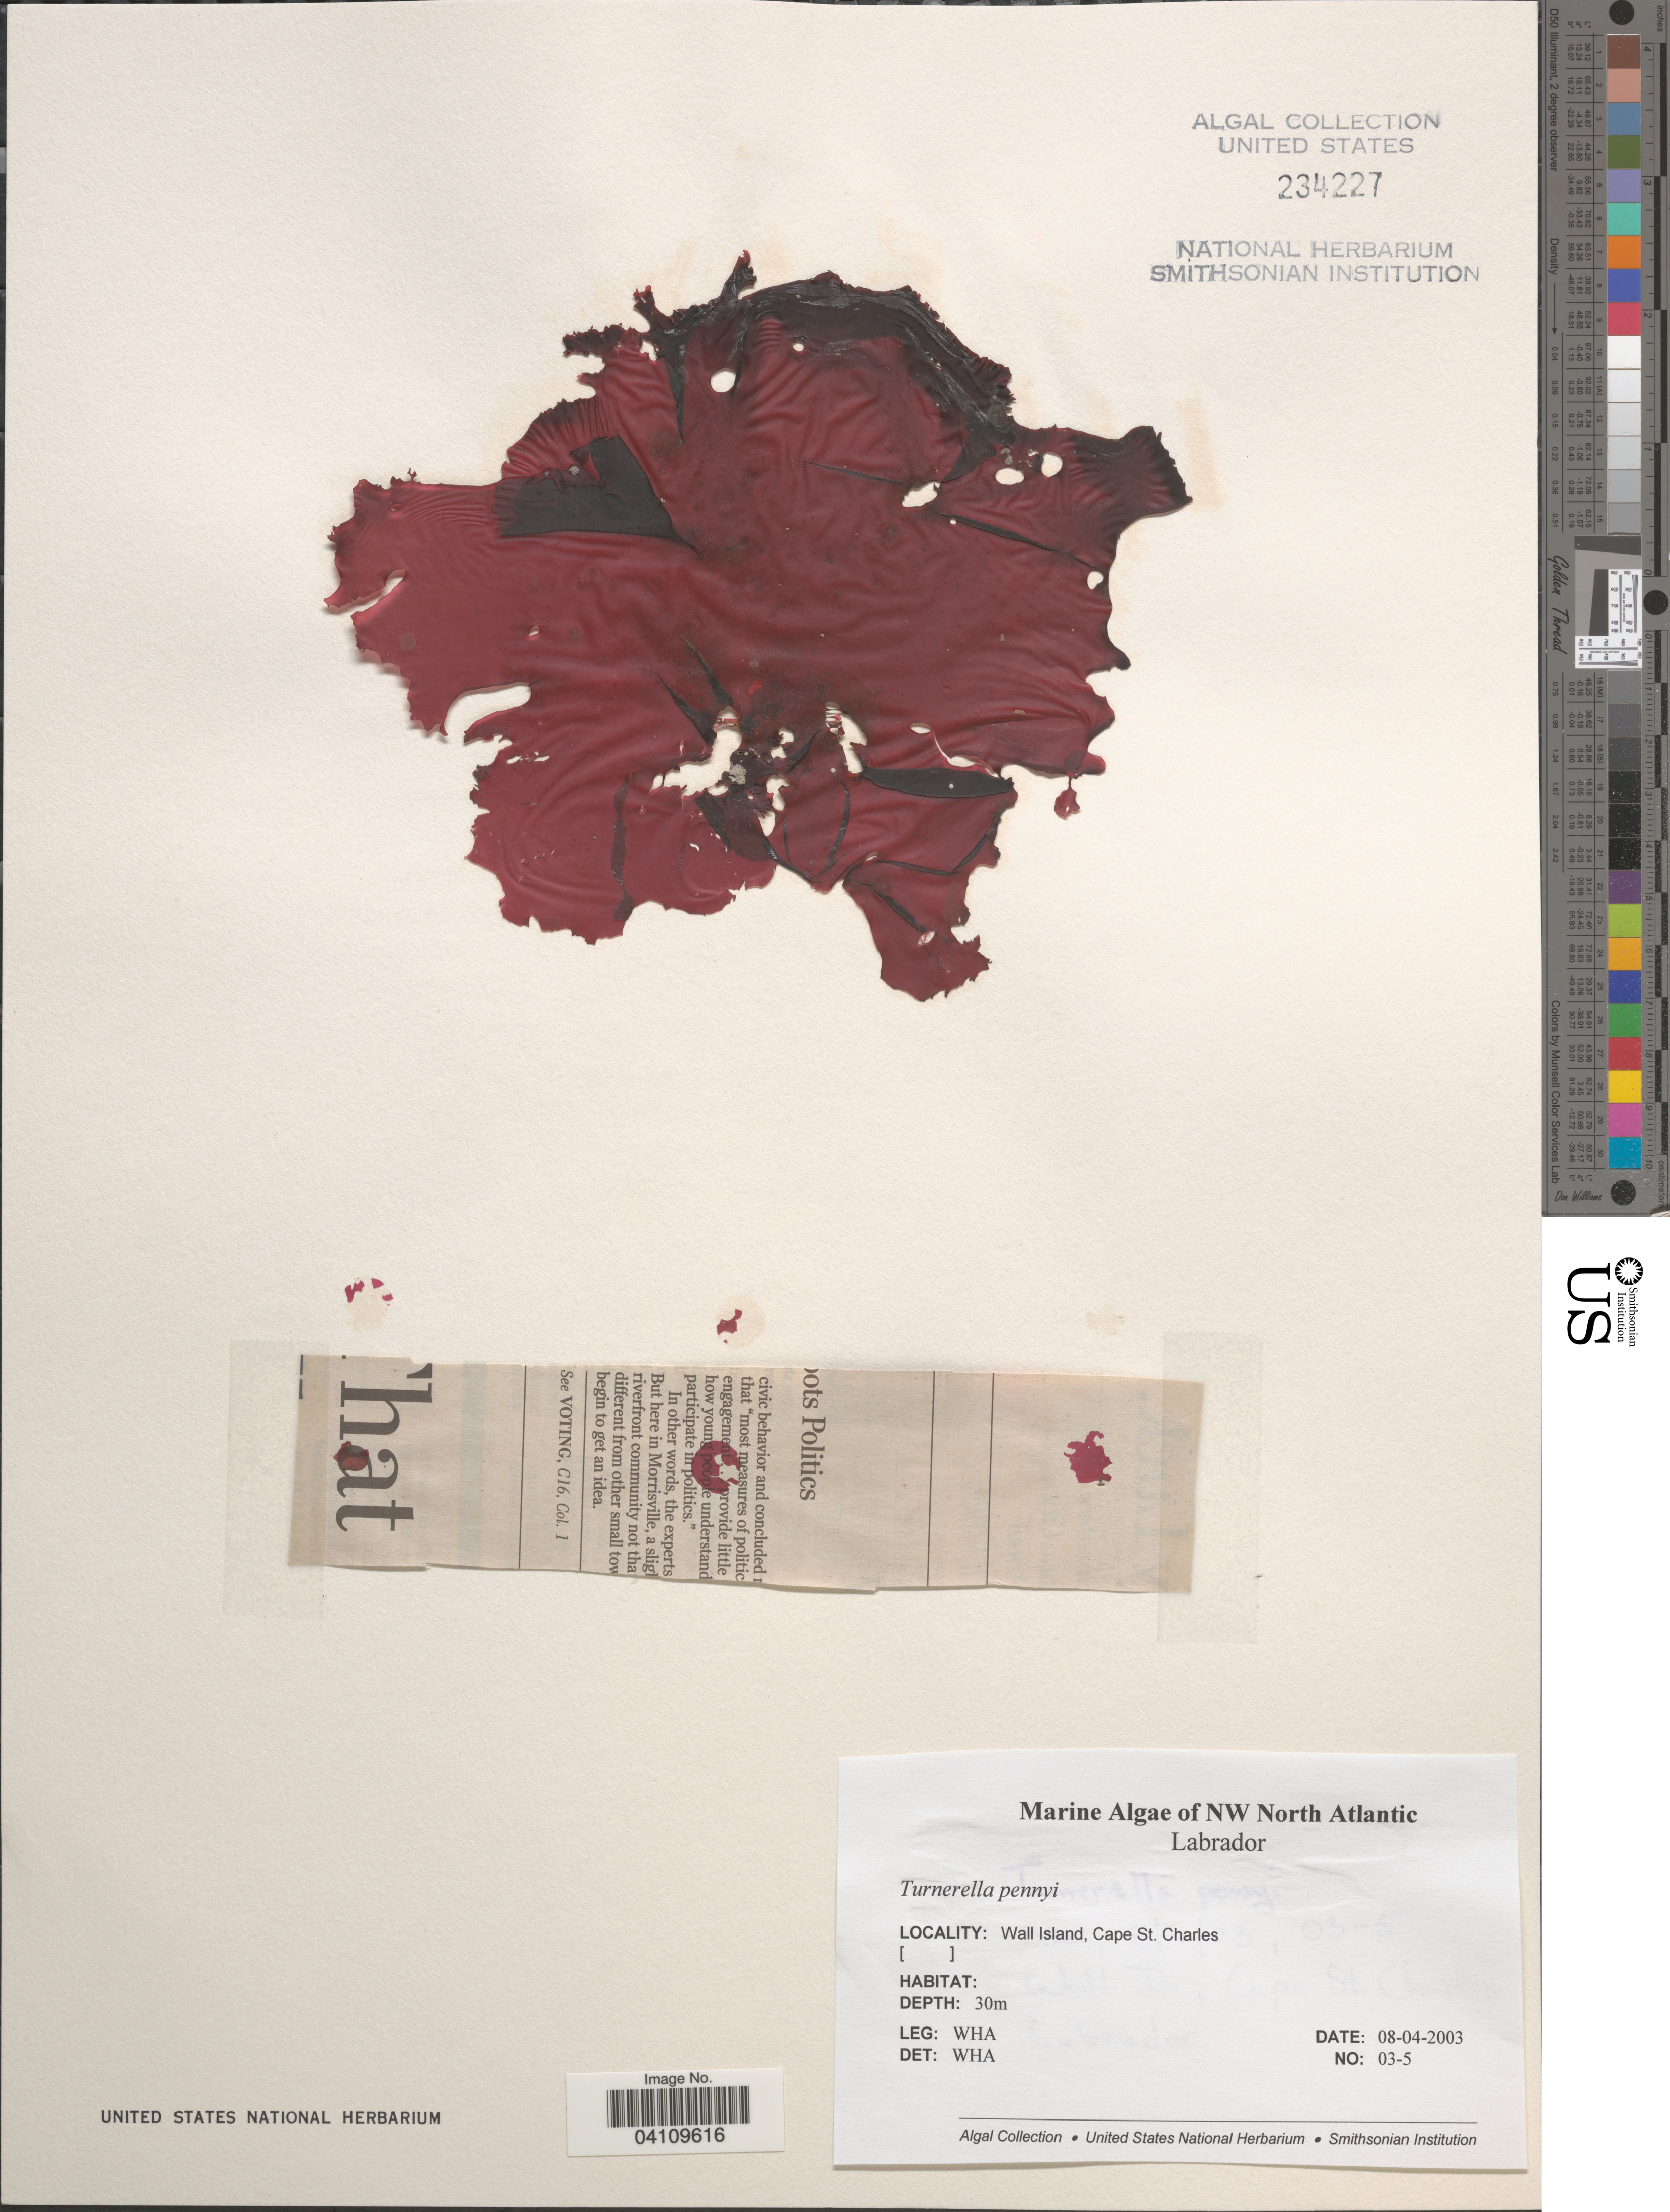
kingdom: Plantae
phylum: Rhodophyta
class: Florideophyceae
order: Gigartinales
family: Furcellariaceae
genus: Turnerella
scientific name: Turnerella pennyi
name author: (Harv.) F. Schmitz in Rosenv.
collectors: W. H. Adey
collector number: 03-5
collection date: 2003-04-08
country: Canada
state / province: Newfoundland and Labrador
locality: NW North Atlantic. Labrador. Wall Island, Cape St. Charles.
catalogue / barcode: US 234227